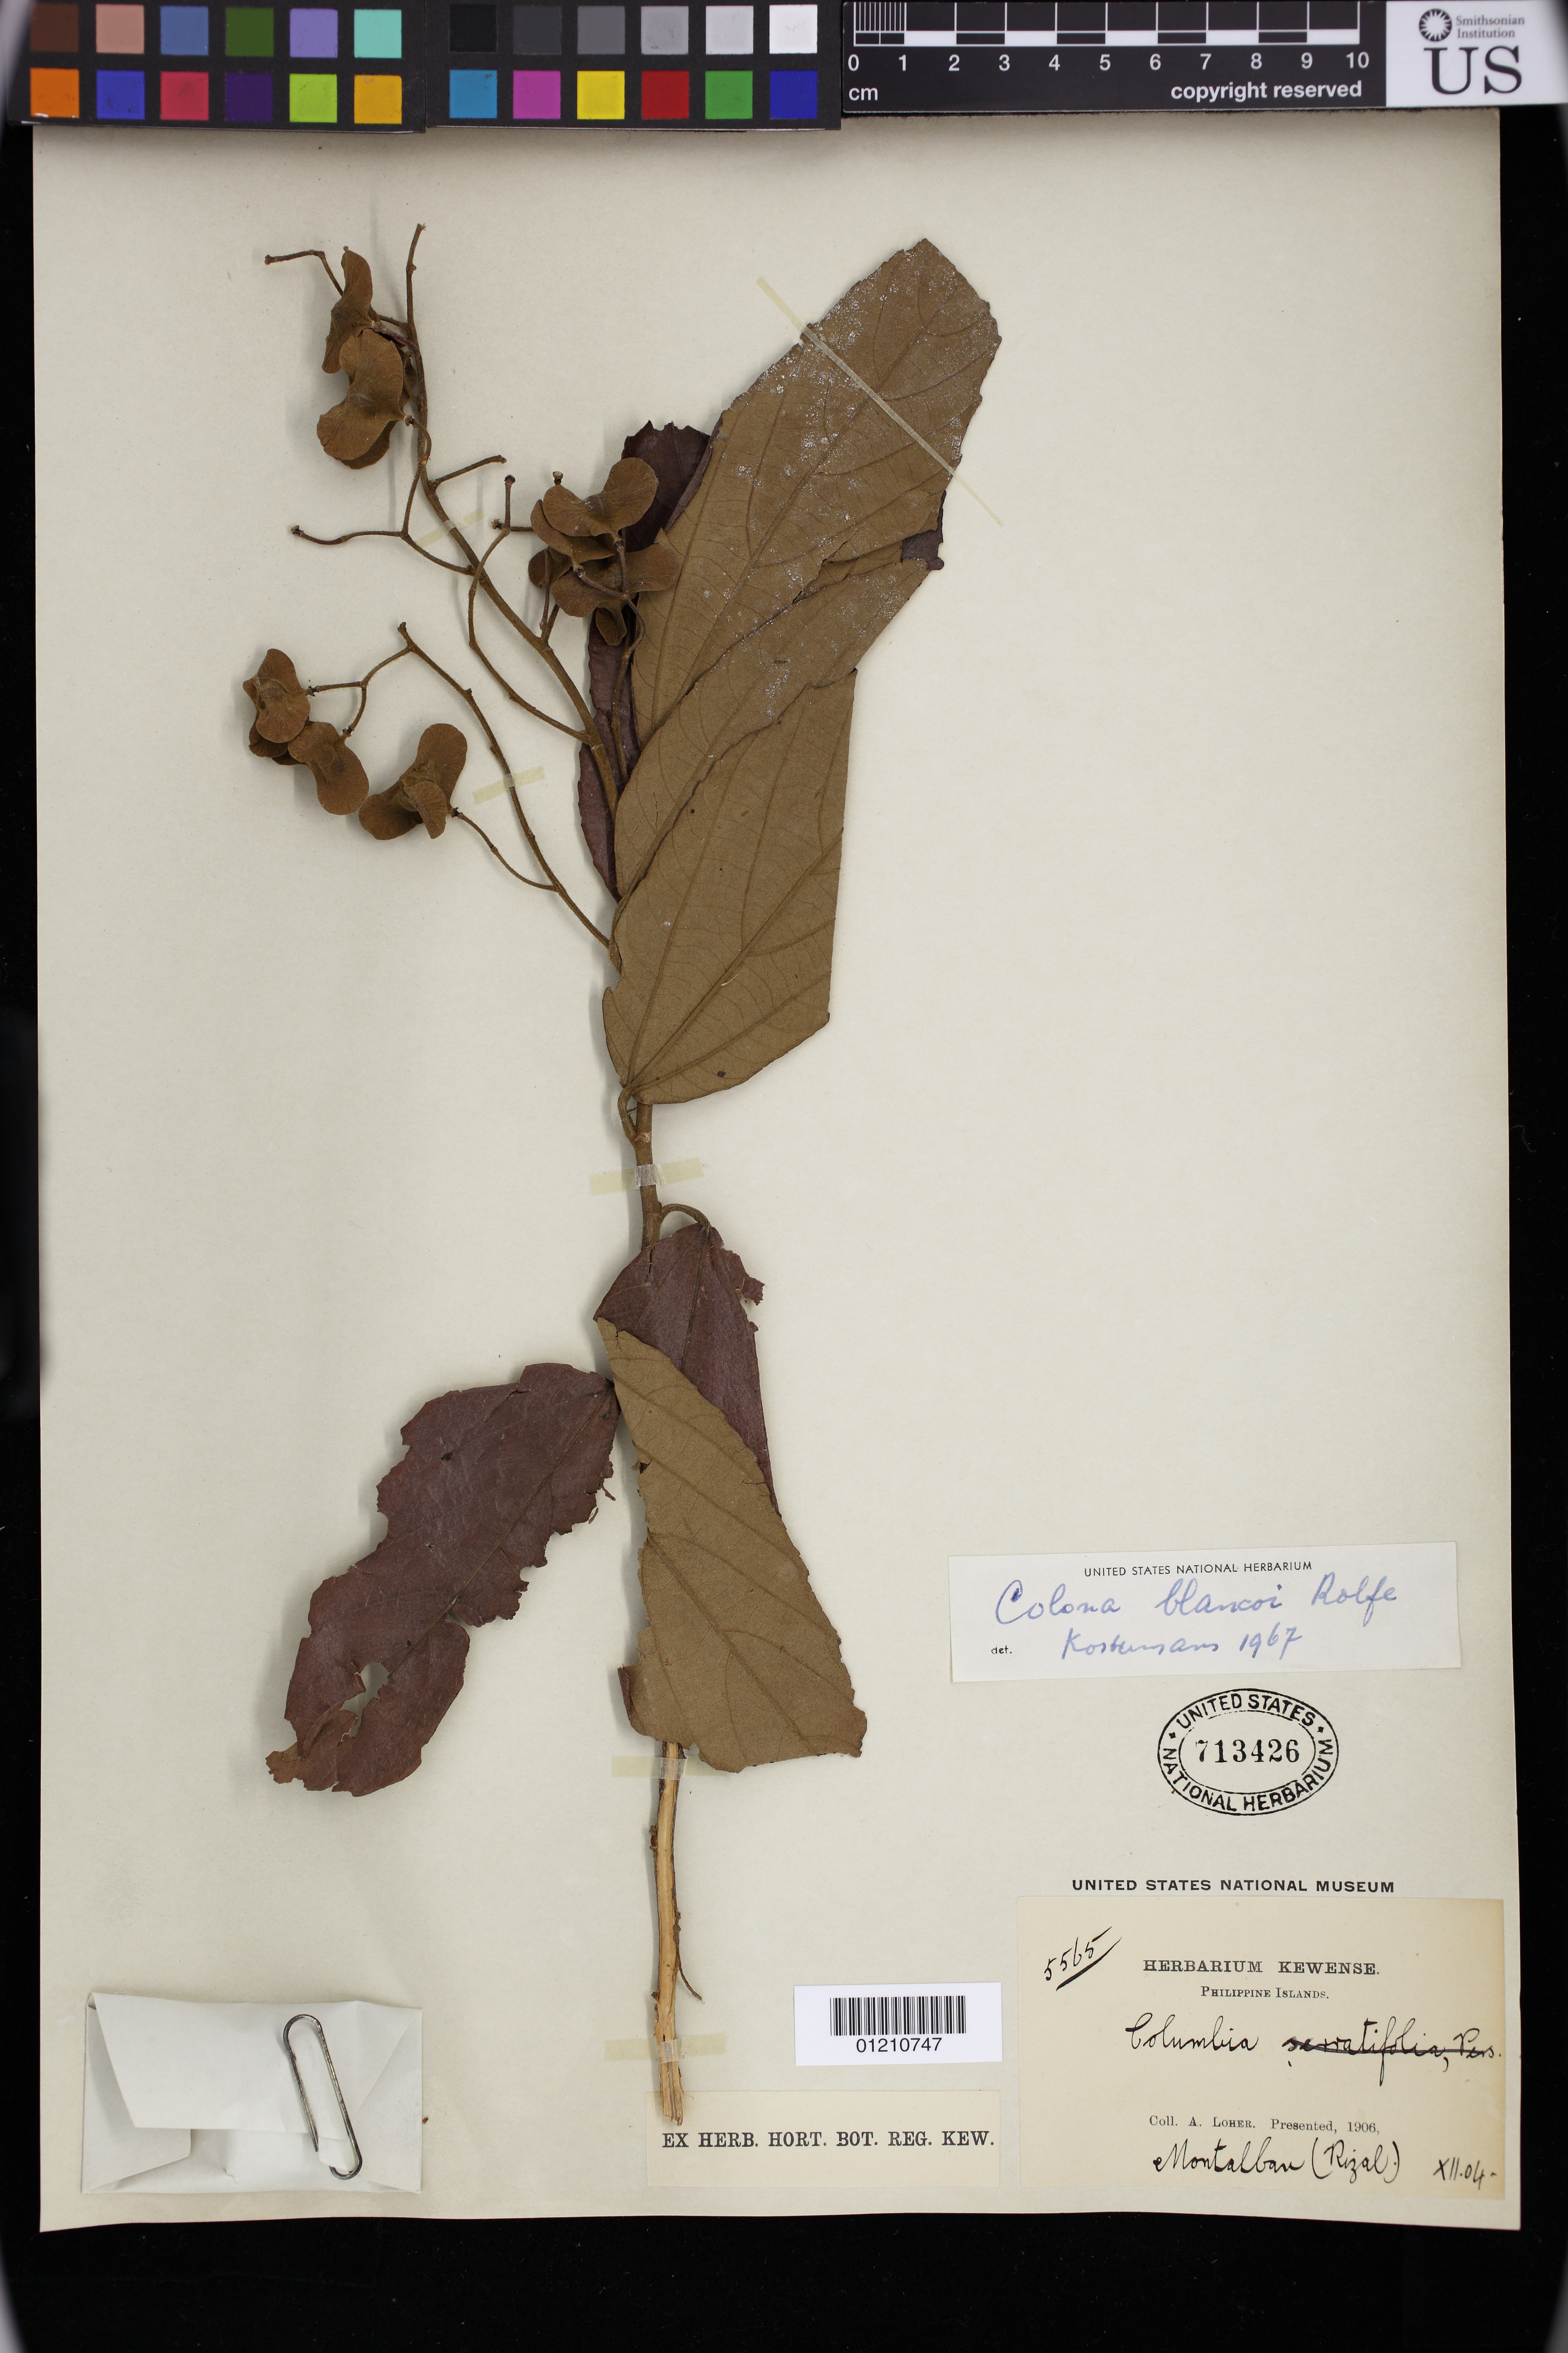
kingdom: Plantae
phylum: Tracheophyta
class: Magnoliopsida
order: Malvales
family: Malvaceae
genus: Colona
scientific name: Colona blancoi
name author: Merr.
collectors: A. Loher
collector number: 5565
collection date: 1904-12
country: Philippines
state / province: Calabarzon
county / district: Rizal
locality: Rodriguez (Montalban). Luzon.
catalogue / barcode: US 713426